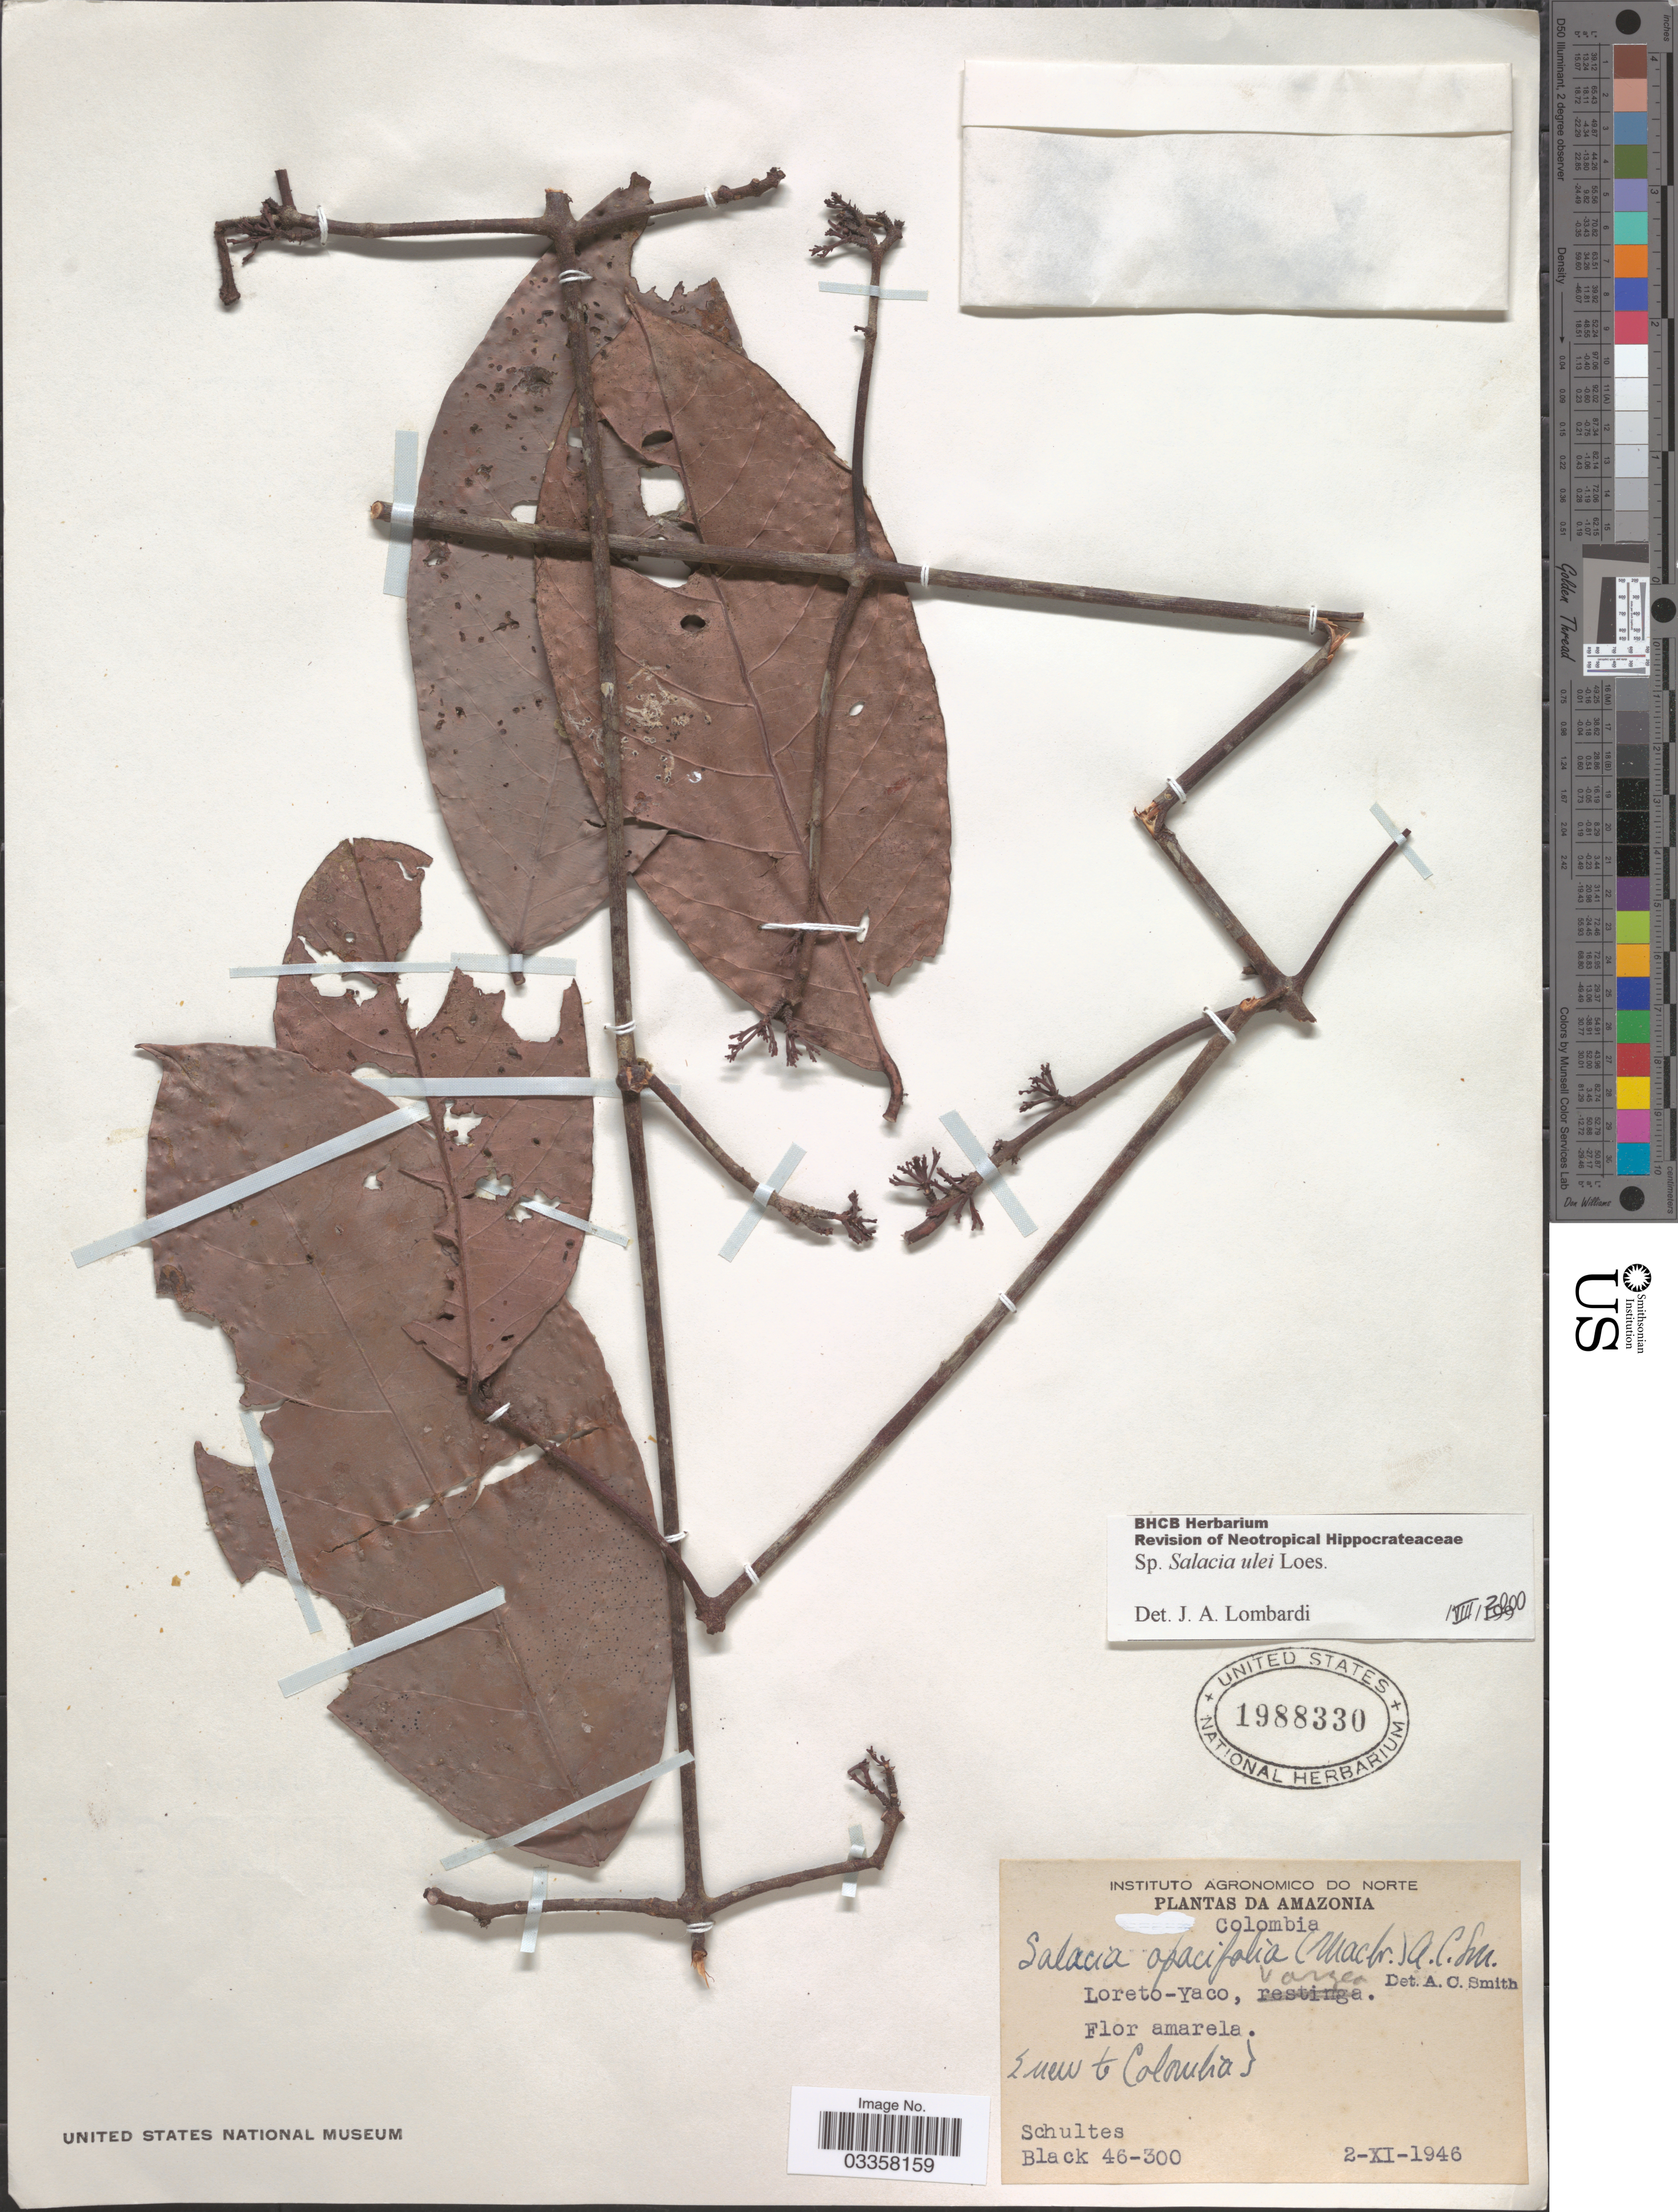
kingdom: Plantae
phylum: Tracheophyta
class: Magnoliopsida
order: Celastrales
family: Celastraceae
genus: Salacia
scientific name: Salacia ulei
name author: Loes.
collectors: -- Schultes & -- Black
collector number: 46-300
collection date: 1946-11-02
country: Colombia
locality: Amazonia, Loreto-Yaco.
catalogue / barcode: US 1988330